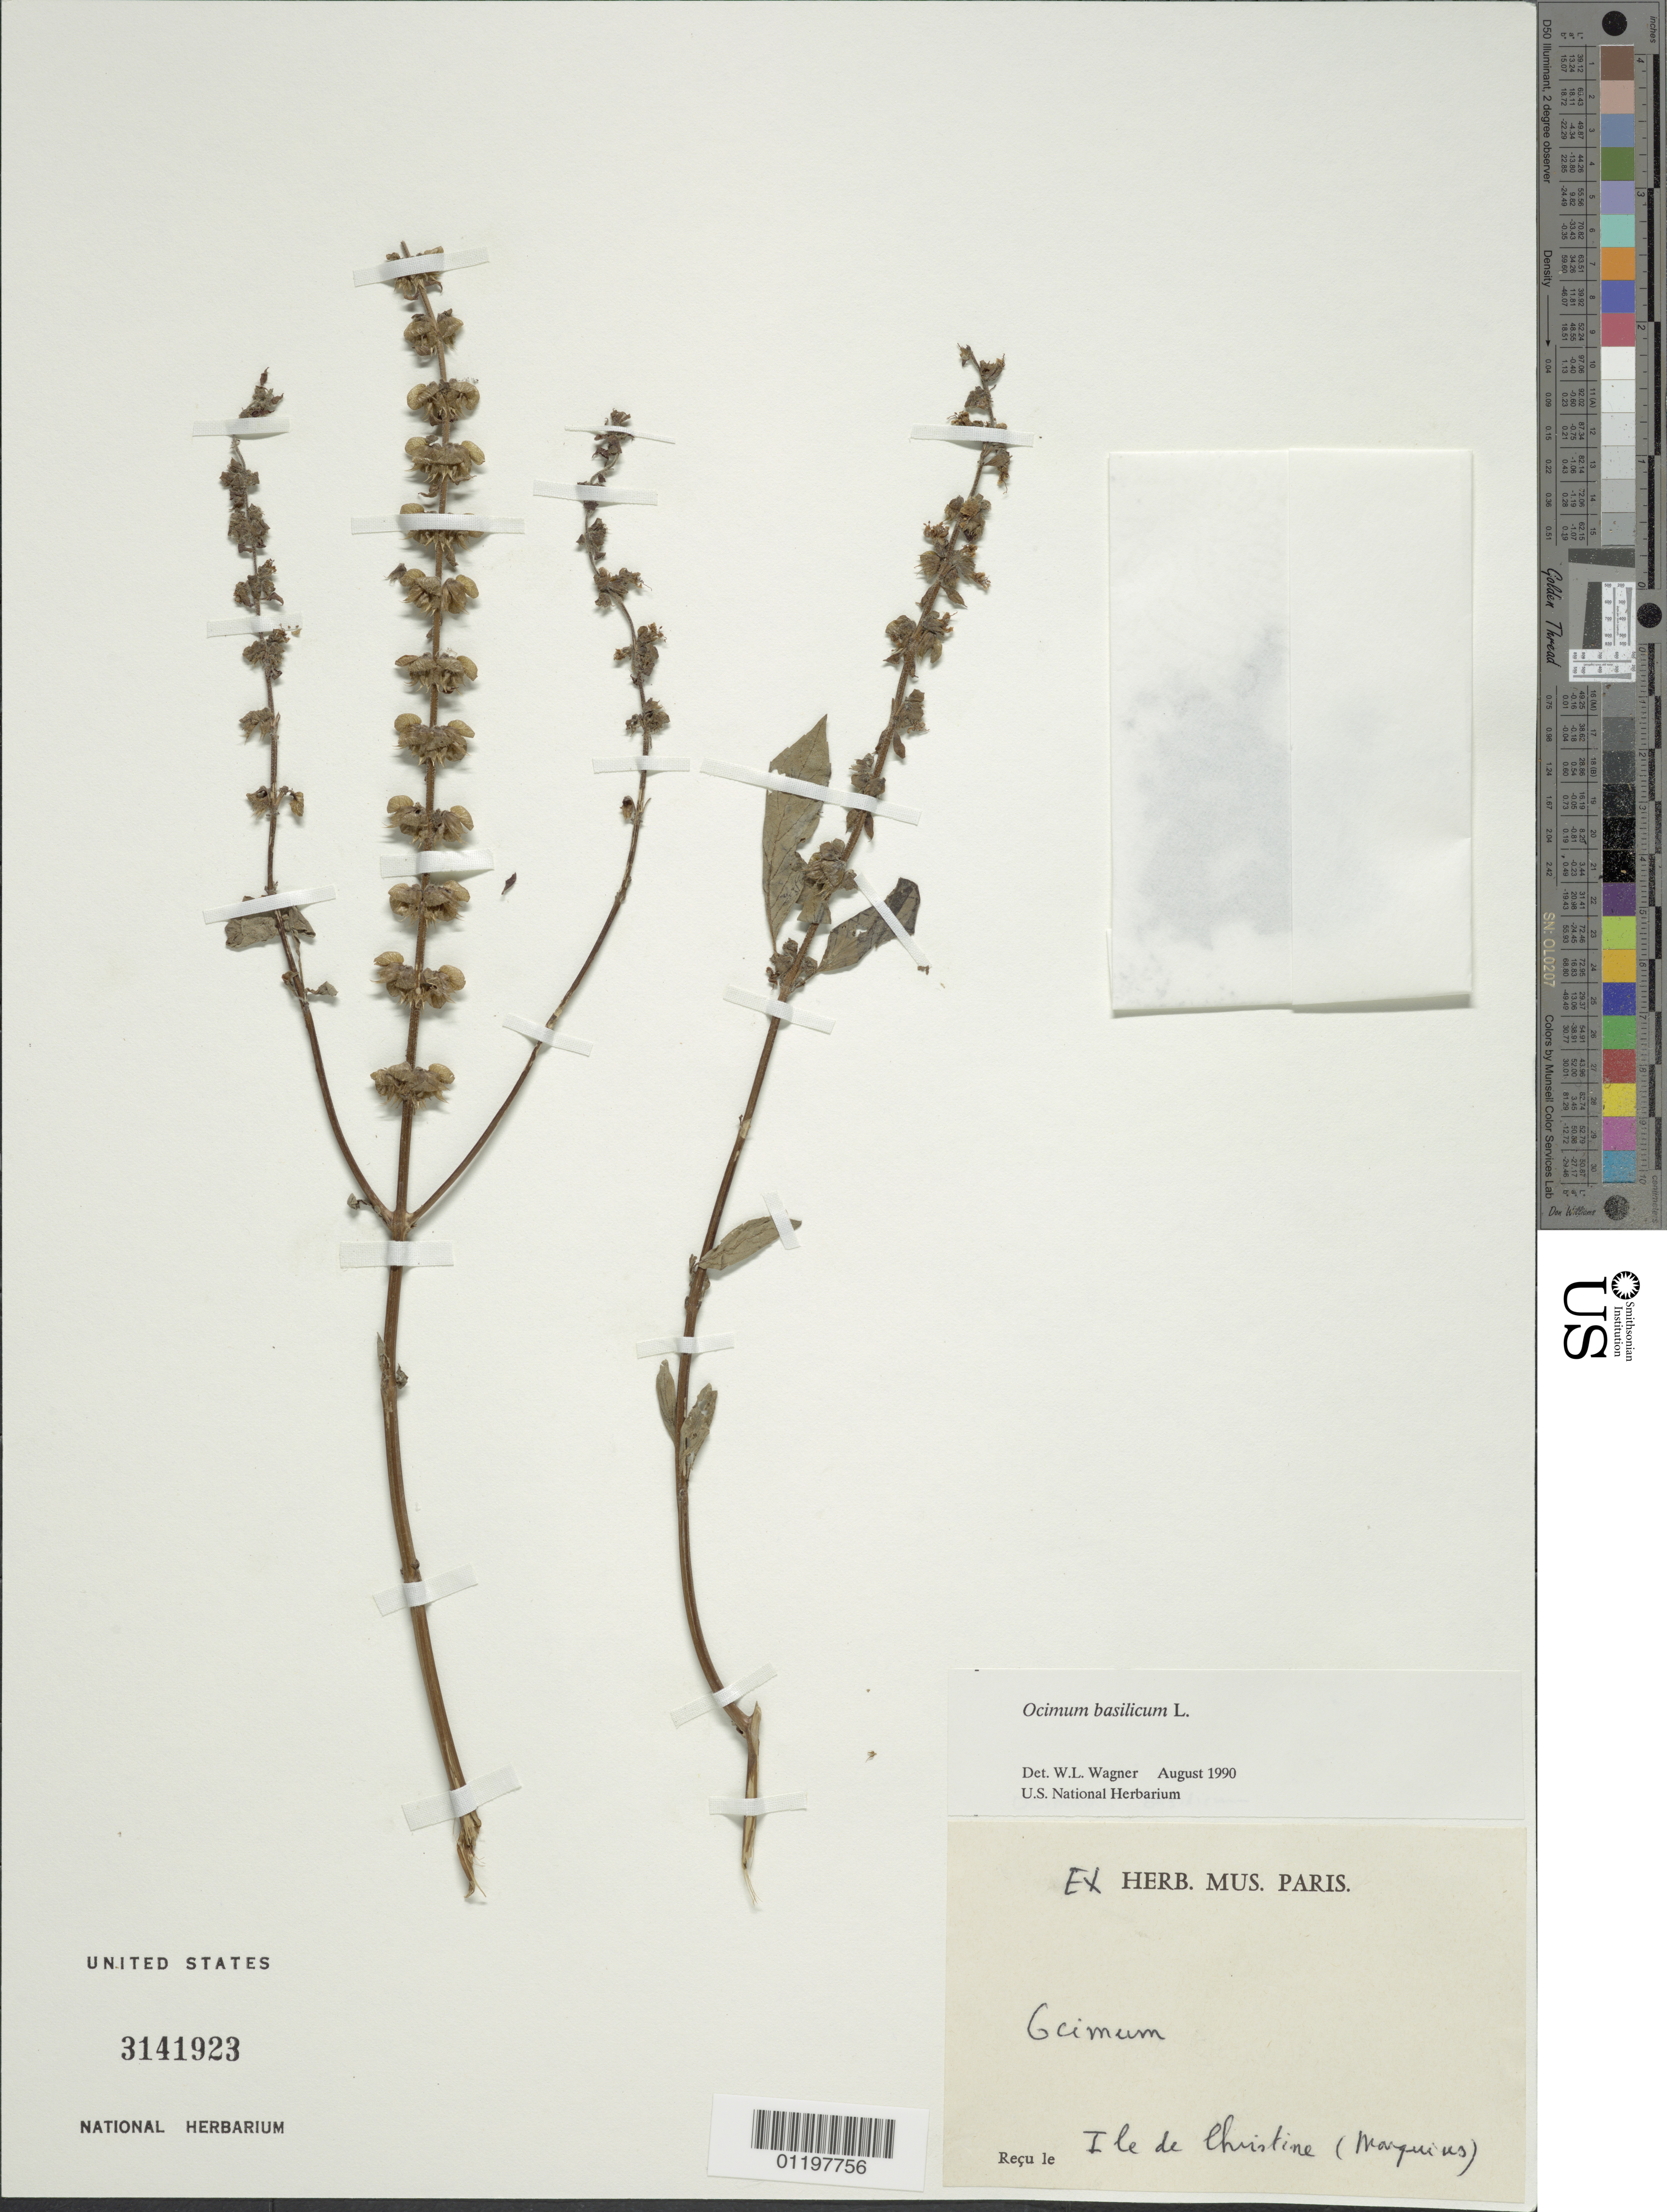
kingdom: Plantae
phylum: Tracheophyta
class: Magnoliopsida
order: Lamiales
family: Lamiaceae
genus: Ocimum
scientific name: Ocimum basilicum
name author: L.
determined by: Wagner, W. L., (BOT), Smithsonian Institution - National Museum of Natural History (UNITED STATES)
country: French Polynesia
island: Tahuata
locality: (Christine)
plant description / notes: ex Herb. Mus. Paris. No info other than island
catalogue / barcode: US 3141923